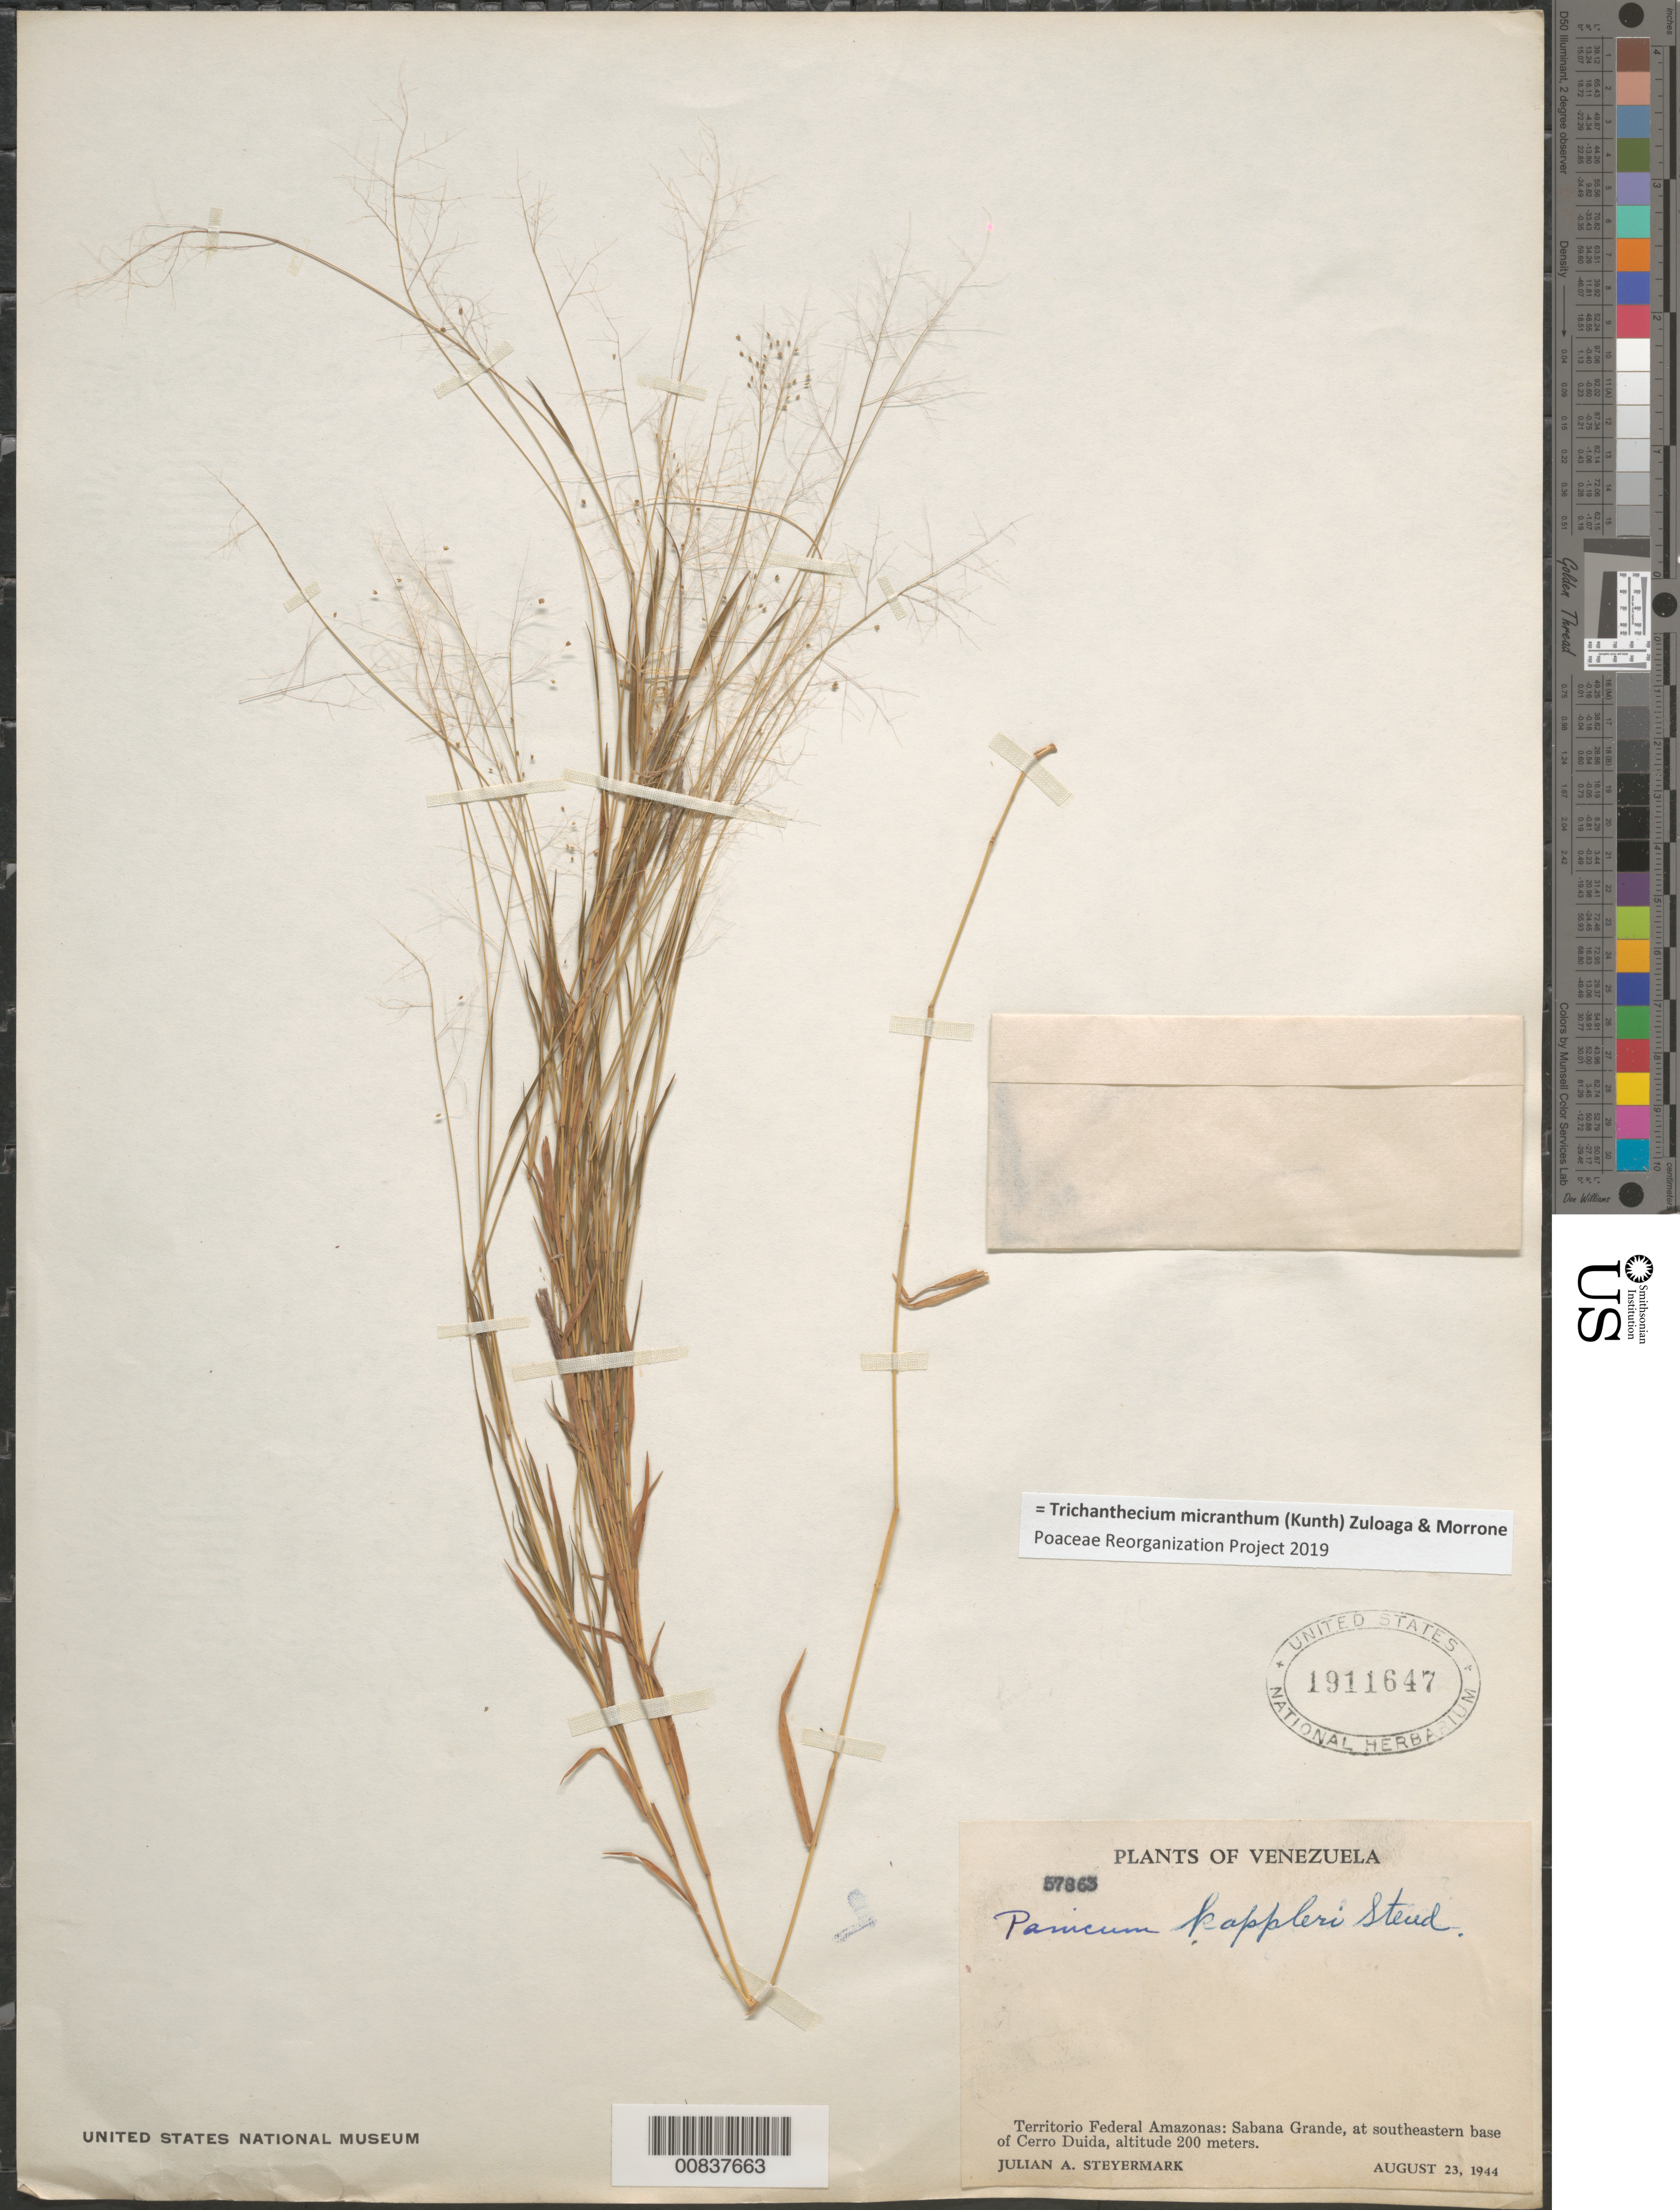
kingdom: Plantae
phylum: Tracheophyta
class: Liliopsida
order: Poales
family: Poaceae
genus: Trichanthecium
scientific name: Trichanthecium micranthum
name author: (Kunth) Zuloaga & Morrone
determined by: Poaceae Reorganization Project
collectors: J. Steyermark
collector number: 57863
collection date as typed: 23-Aug-44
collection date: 1944-08-23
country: Venezuela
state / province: Amazonas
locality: Sabana Grande, at SE base of Cerro Duida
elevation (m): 200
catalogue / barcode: US 1911647